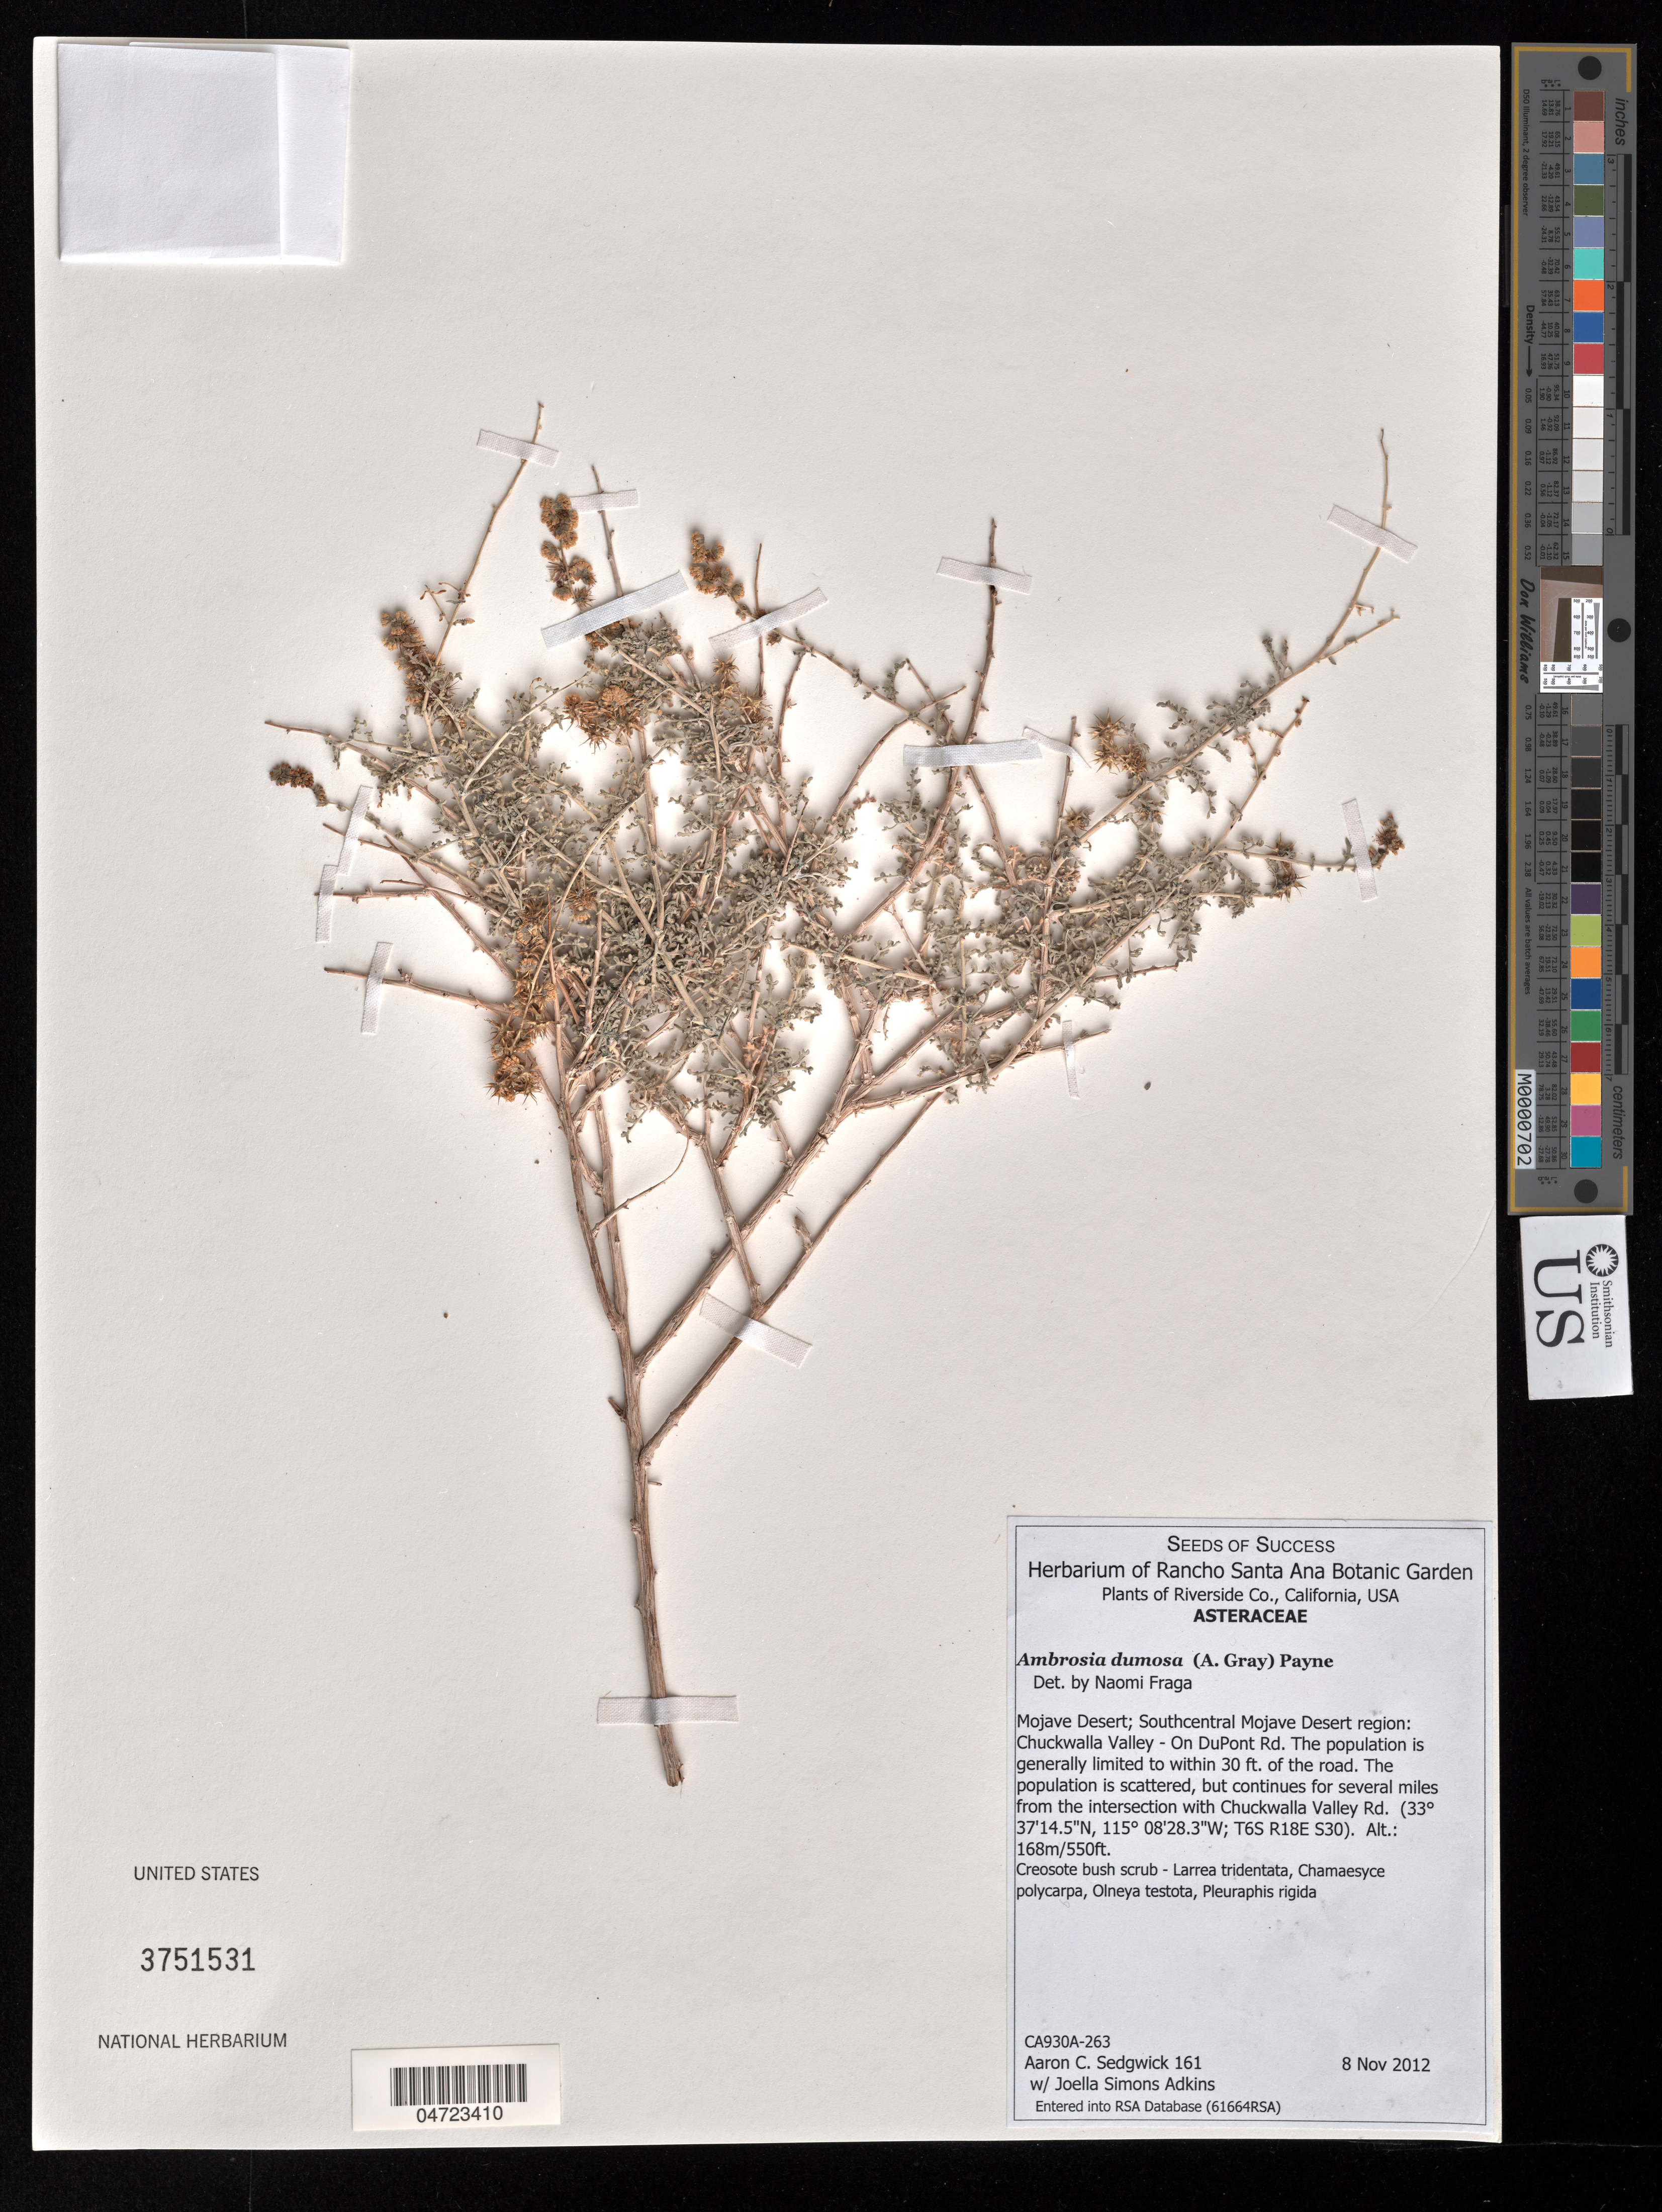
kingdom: Plantae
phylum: Tracheophyta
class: Magnoliopsida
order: Asterales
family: Asteraceae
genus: Ambrosia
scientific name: Ambrosia dumosa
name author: (A. Gray) W.W.Payne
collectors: A. Sedgwick & J. Simons-Adkins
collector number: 161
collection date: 2012-11-08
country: United States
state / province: California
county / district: Riverside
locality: Riverside Co. Mojave Desert; Southcentral Mojave Desert region: Chuckwalla Valley - On DuPont Rd. The population is generally limited to within 30 ft. of the road. The population is scattered, but continues for several miles from the intersection with Chuckwalla Valley Rd. (T6S R18E S30).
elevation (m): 168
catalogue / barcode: US 3751531